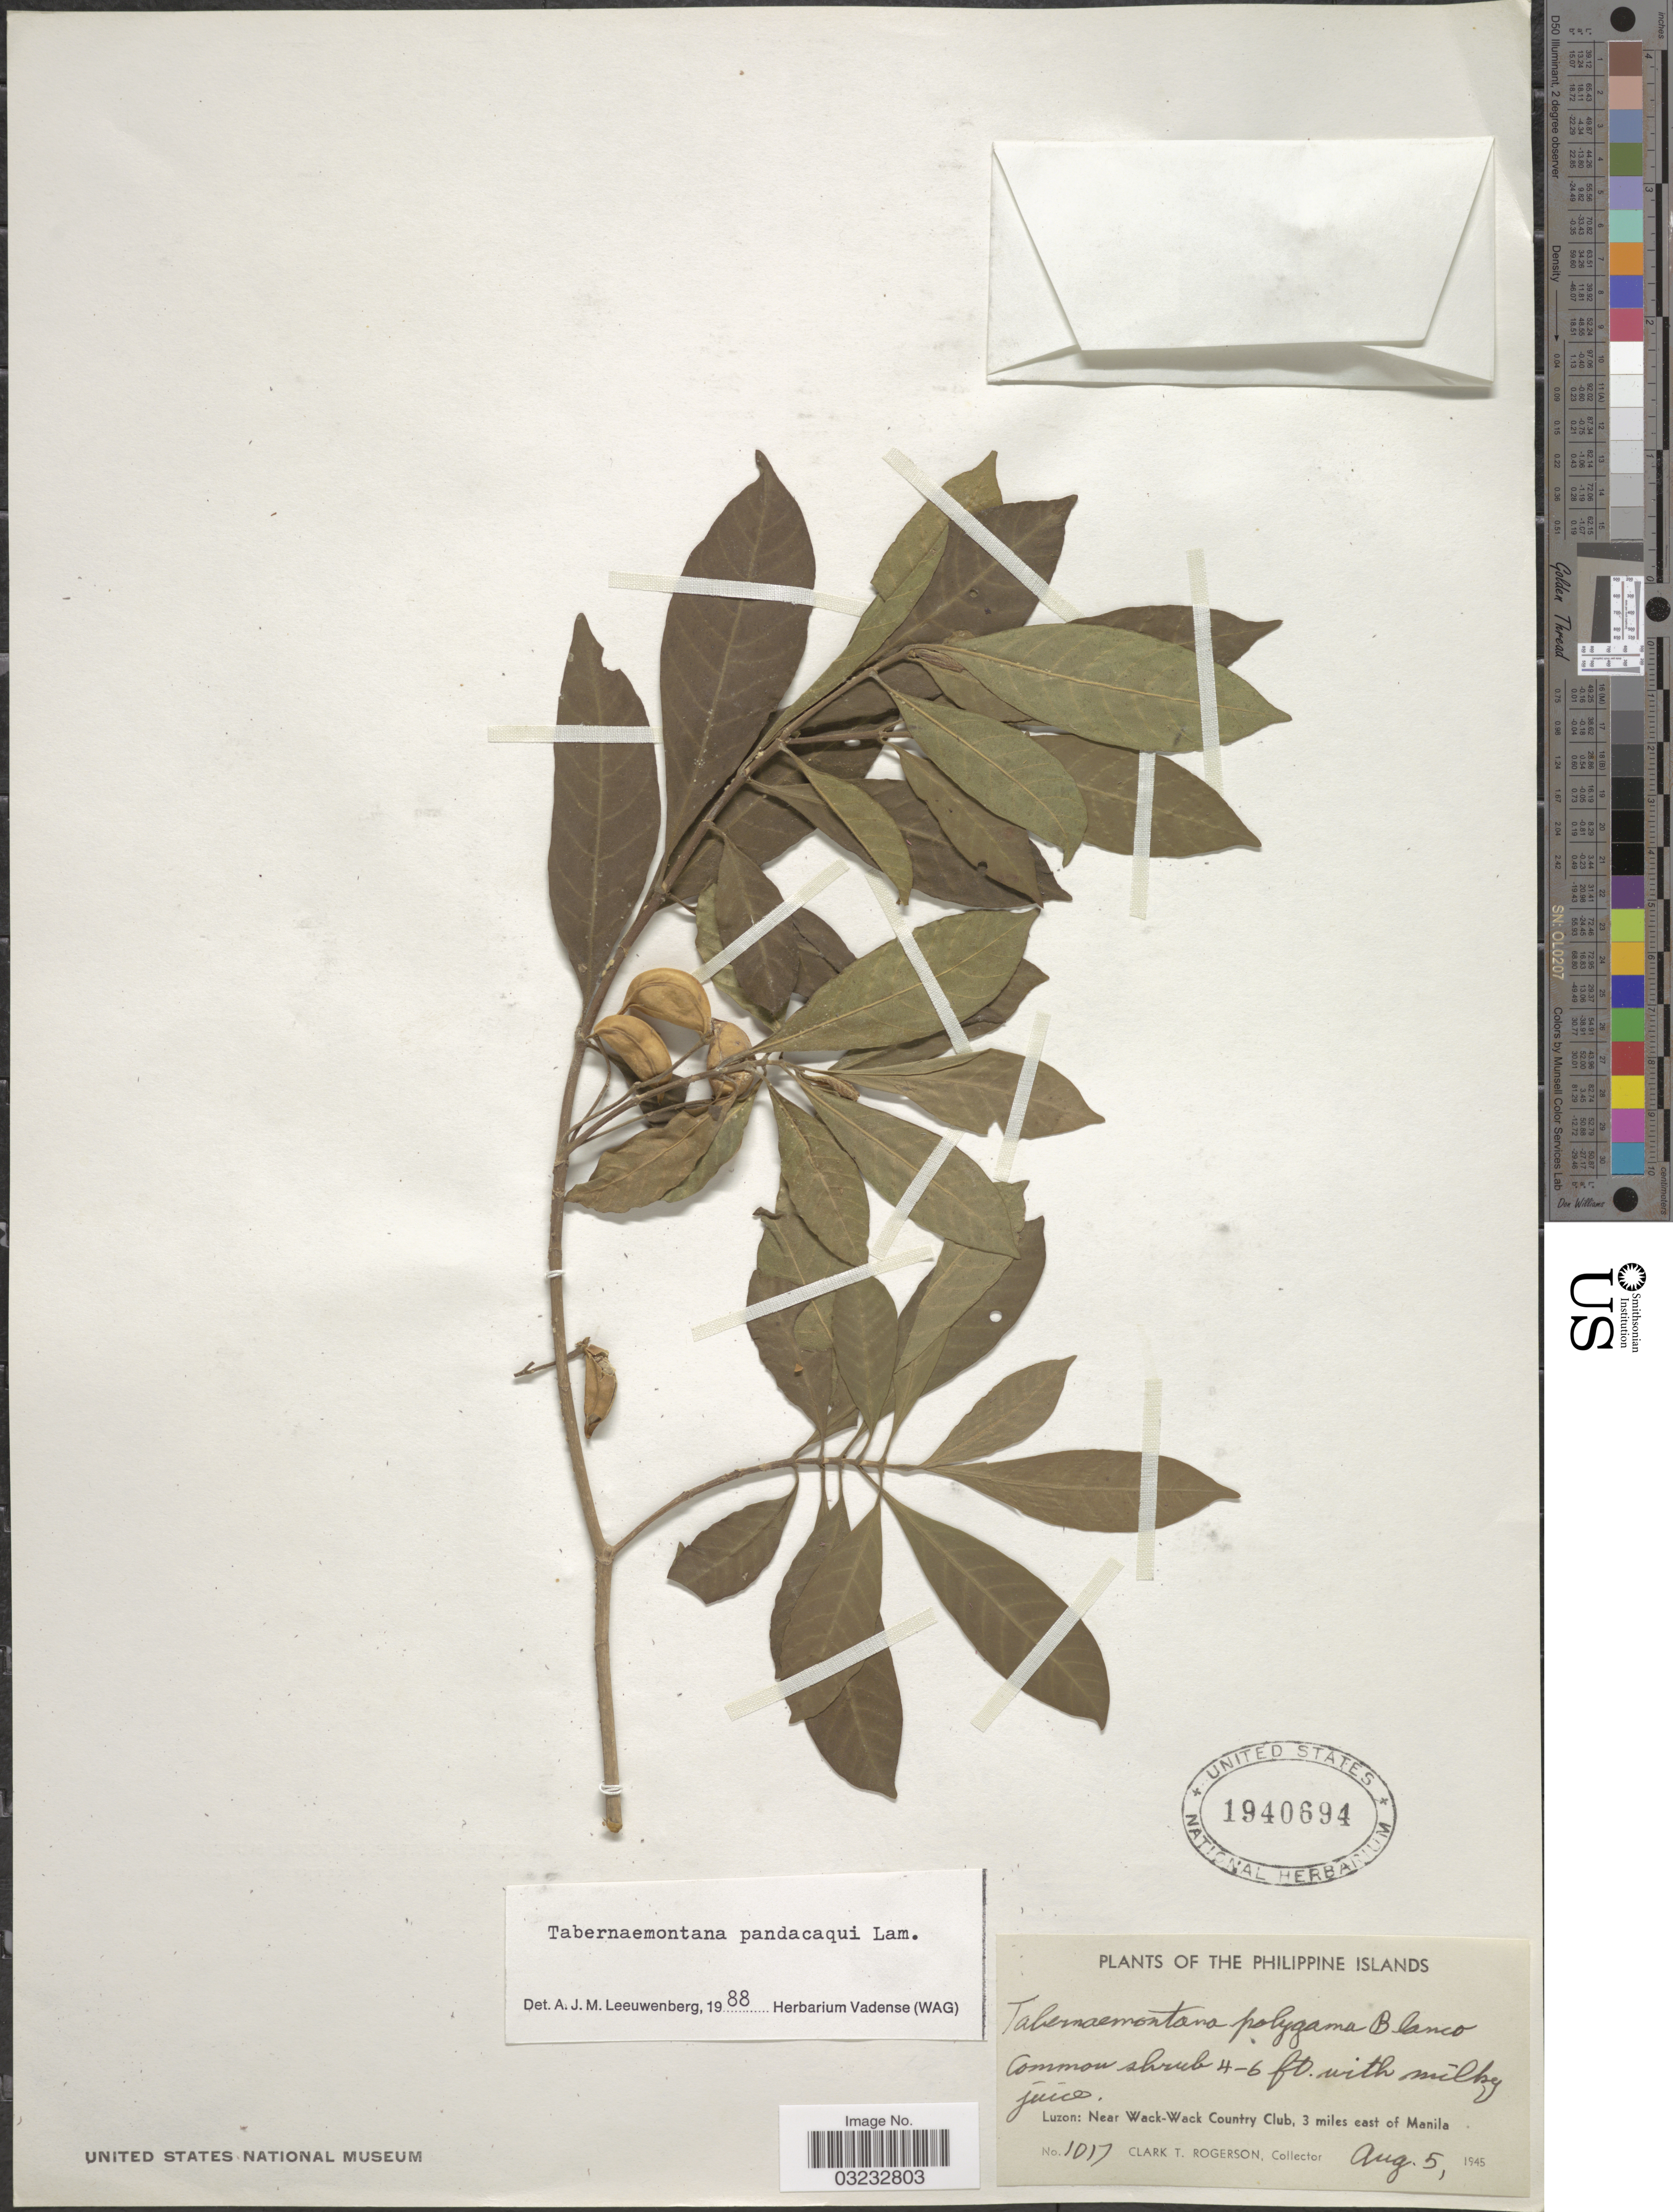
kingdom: Plantae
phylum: Tracheophyta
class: Magnoliopsida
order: Gentianales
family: Apocynaceae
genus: Tabernaemontana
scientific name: Tabernaemontana pandacaqui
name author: Poir.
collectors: C. Rogerson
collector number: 1017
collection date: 1945-08-05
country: Philippines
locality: Philippine Islands. Luzon: Near Wack-Wack Country Club, 3 miles east of Manila.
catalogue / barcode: US 1940694